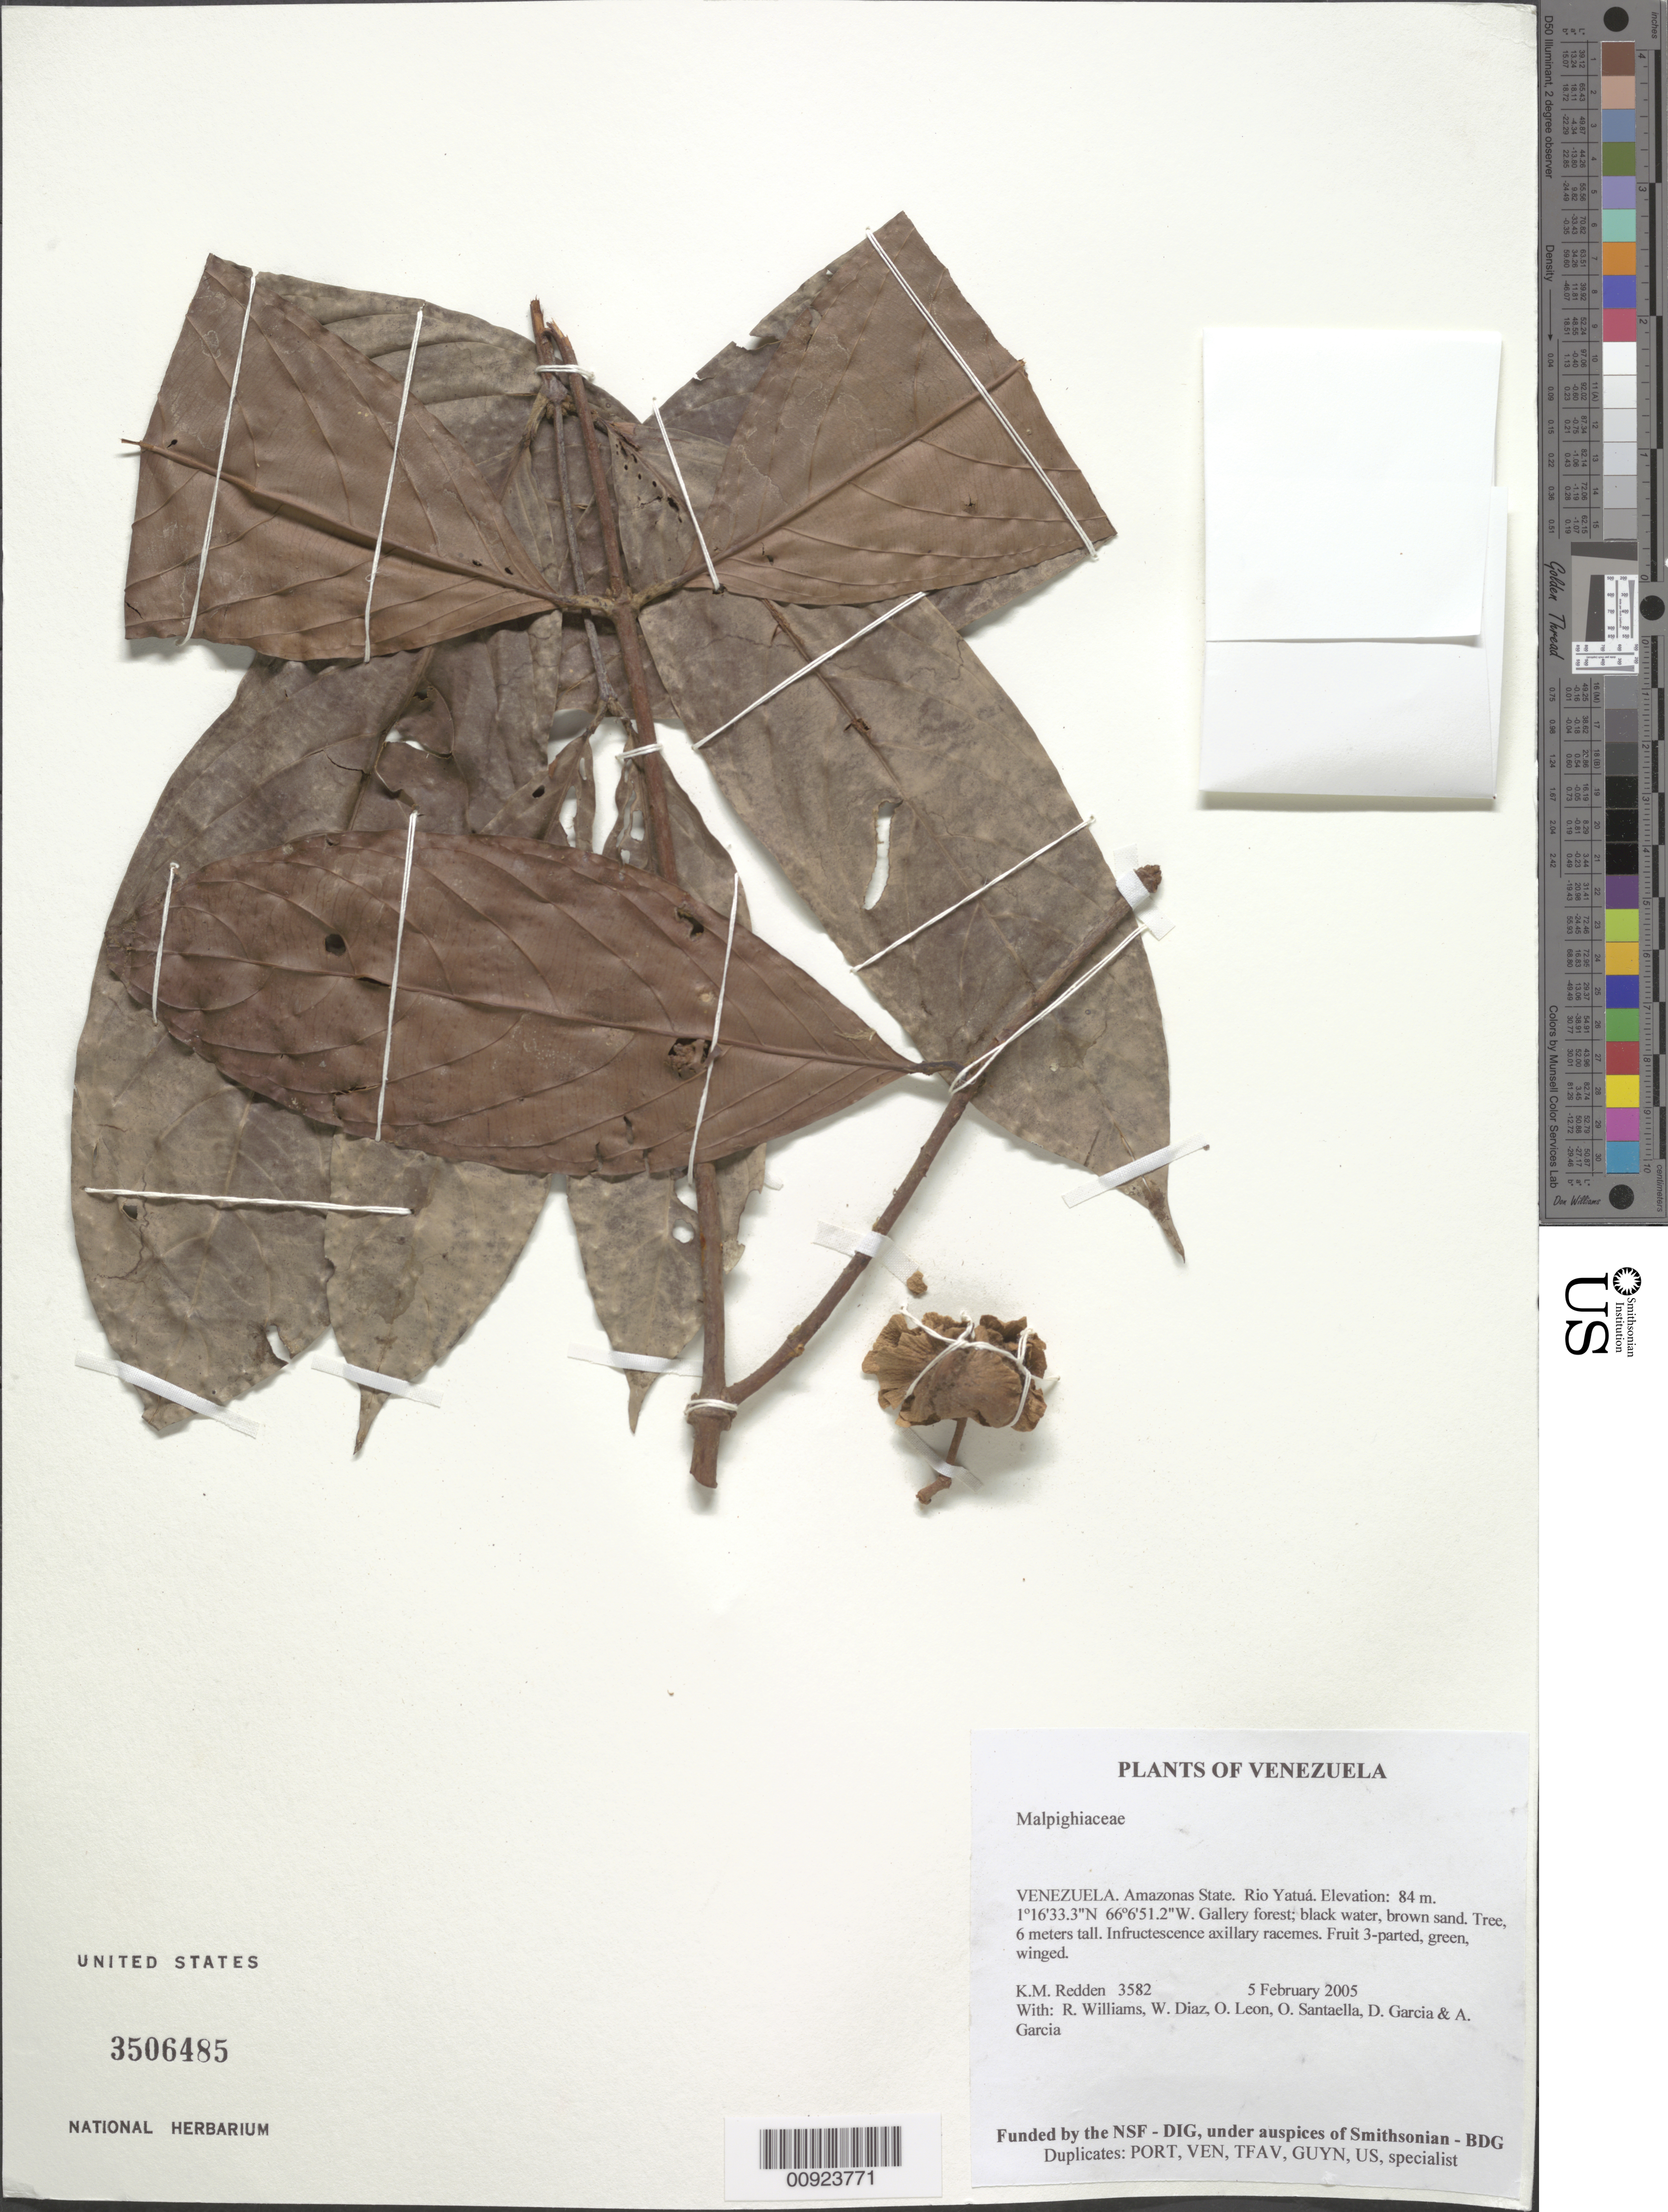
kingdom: Plantae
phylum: Tracheophyta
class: Magnoliopsida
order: Malpighiales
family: Malpighiaceae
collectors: K. M. Redden, R. Williams, W. Díaz P., O. León, O. Santaella, D. Garcia & A. Garcia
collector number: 3582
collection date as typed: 5 February 2005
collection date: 2005-02-05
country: Venezuela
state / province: Amazonas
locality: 18 - Rio Yatuá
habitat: Gallery forest; black water, brown sand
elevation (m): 84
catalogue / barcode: US 3506485